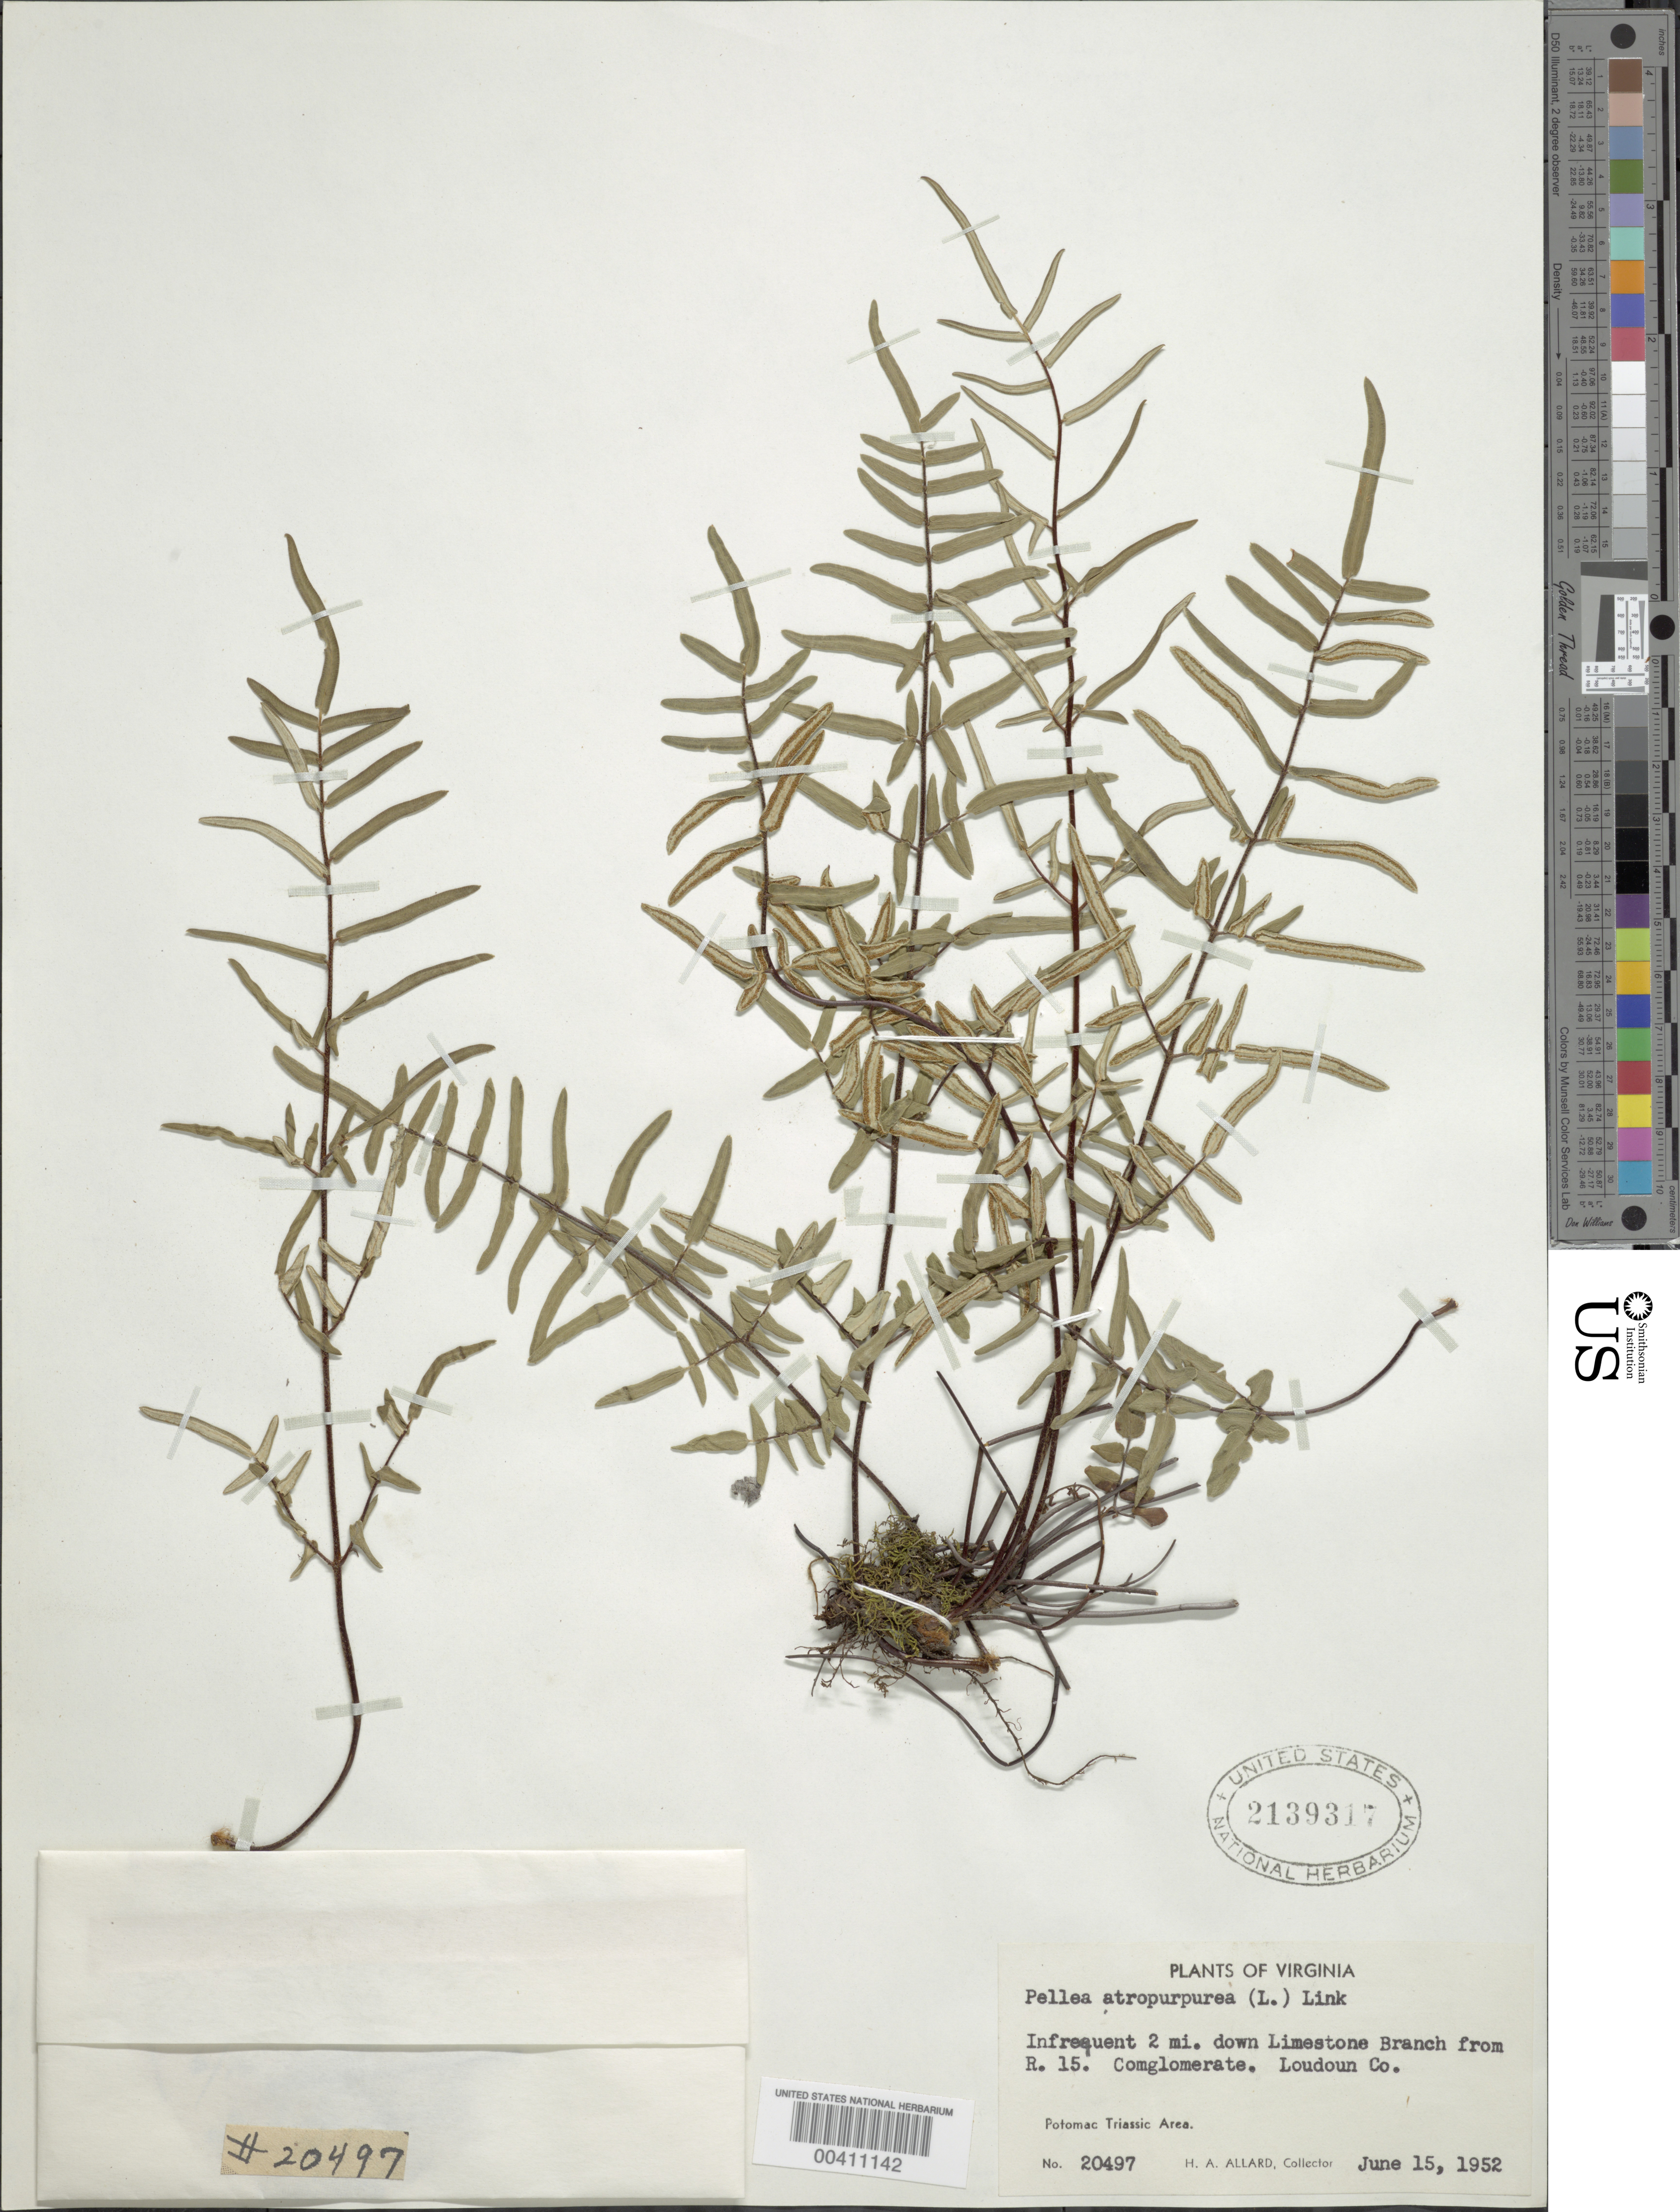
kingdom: Plantae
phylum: Tracheophyta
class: Polypodiopsida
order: Polypodiales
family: Pteridaceae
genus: Pellaea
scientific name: Pellaea atropurpurea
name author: (L.) Link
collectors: H. A. Allard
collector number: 20497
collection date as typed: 15 Jun 1952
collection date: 1952-06-15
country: United States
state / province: Virginia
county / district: Loudoun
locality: downstream from Route 15 on Limestone Branch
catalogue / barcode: US 2139317